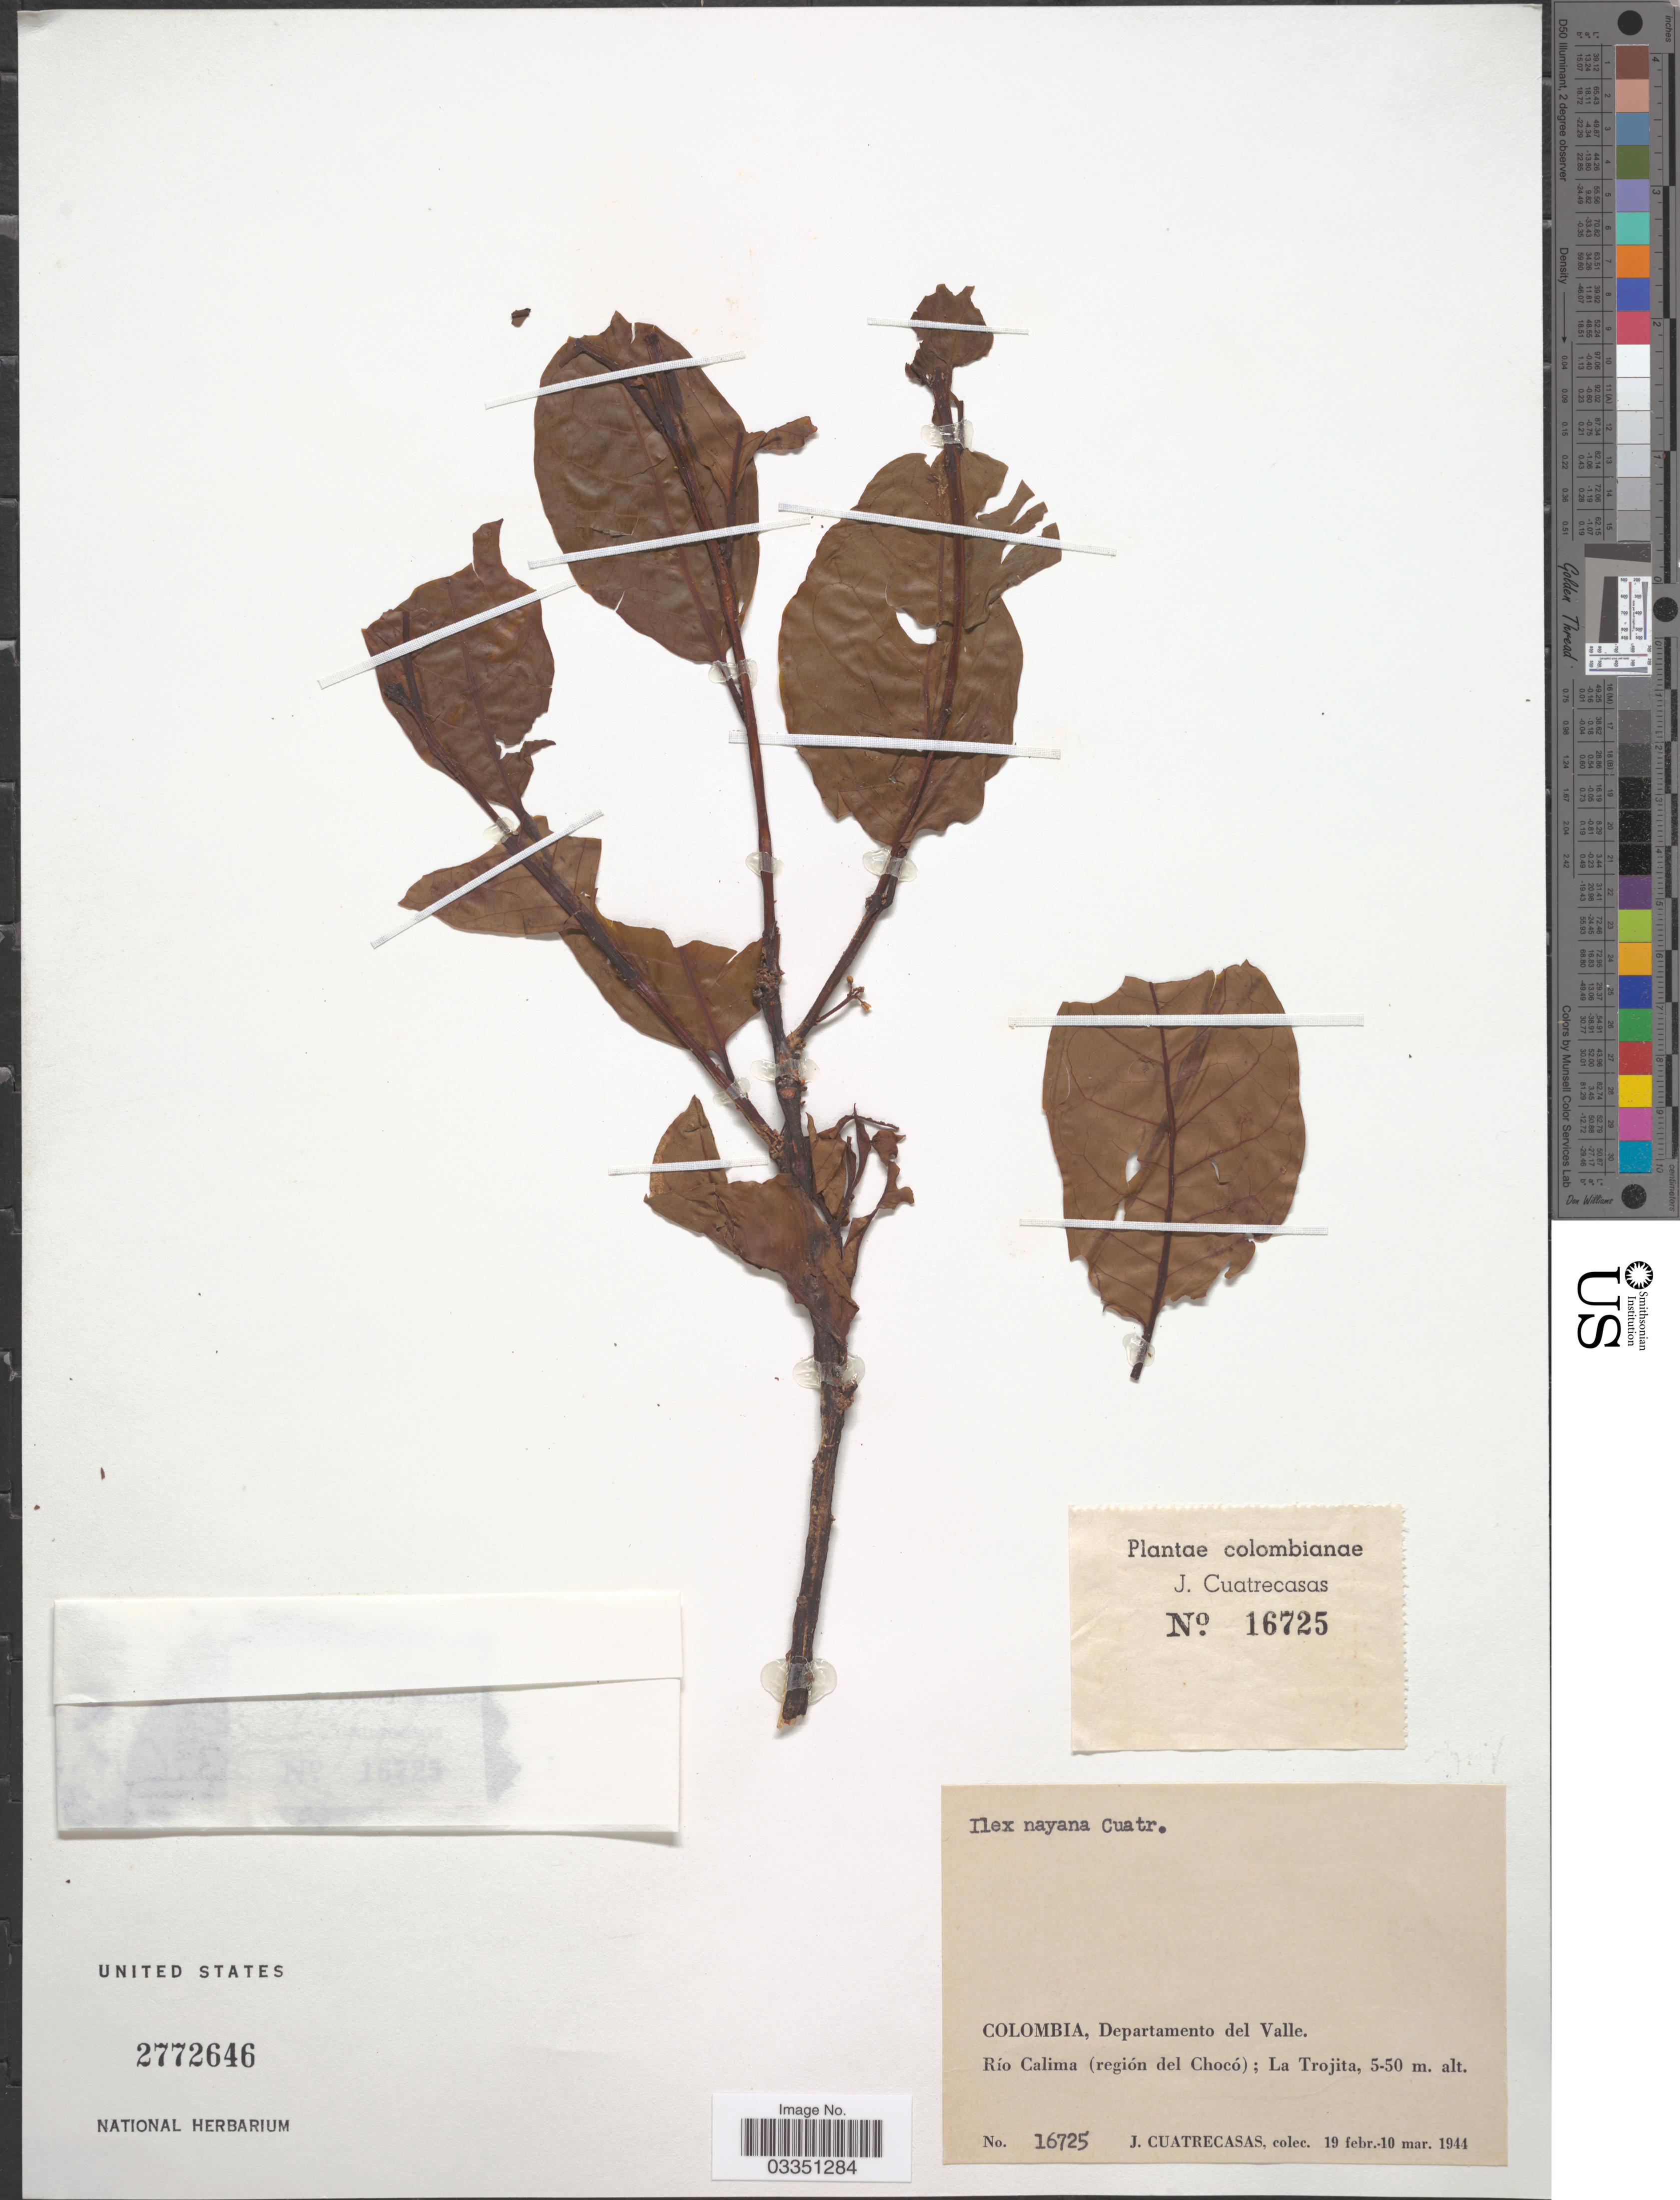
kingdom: Plantae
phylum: Tracheophyta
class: Magnoliopsida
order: Aquifoliales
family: Aquifoliaceae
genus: Ilex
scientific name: Ilex nayana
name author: Cuatrec.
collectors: J. Cuatrecasas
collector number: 16725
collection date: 1944-02-19/1944-03-10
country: Colombia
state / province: Valle del Cauca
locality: Departamento del Valle. Río Calima (región del Chocó); La Trojita.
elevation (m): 5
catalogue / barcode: US 2772646